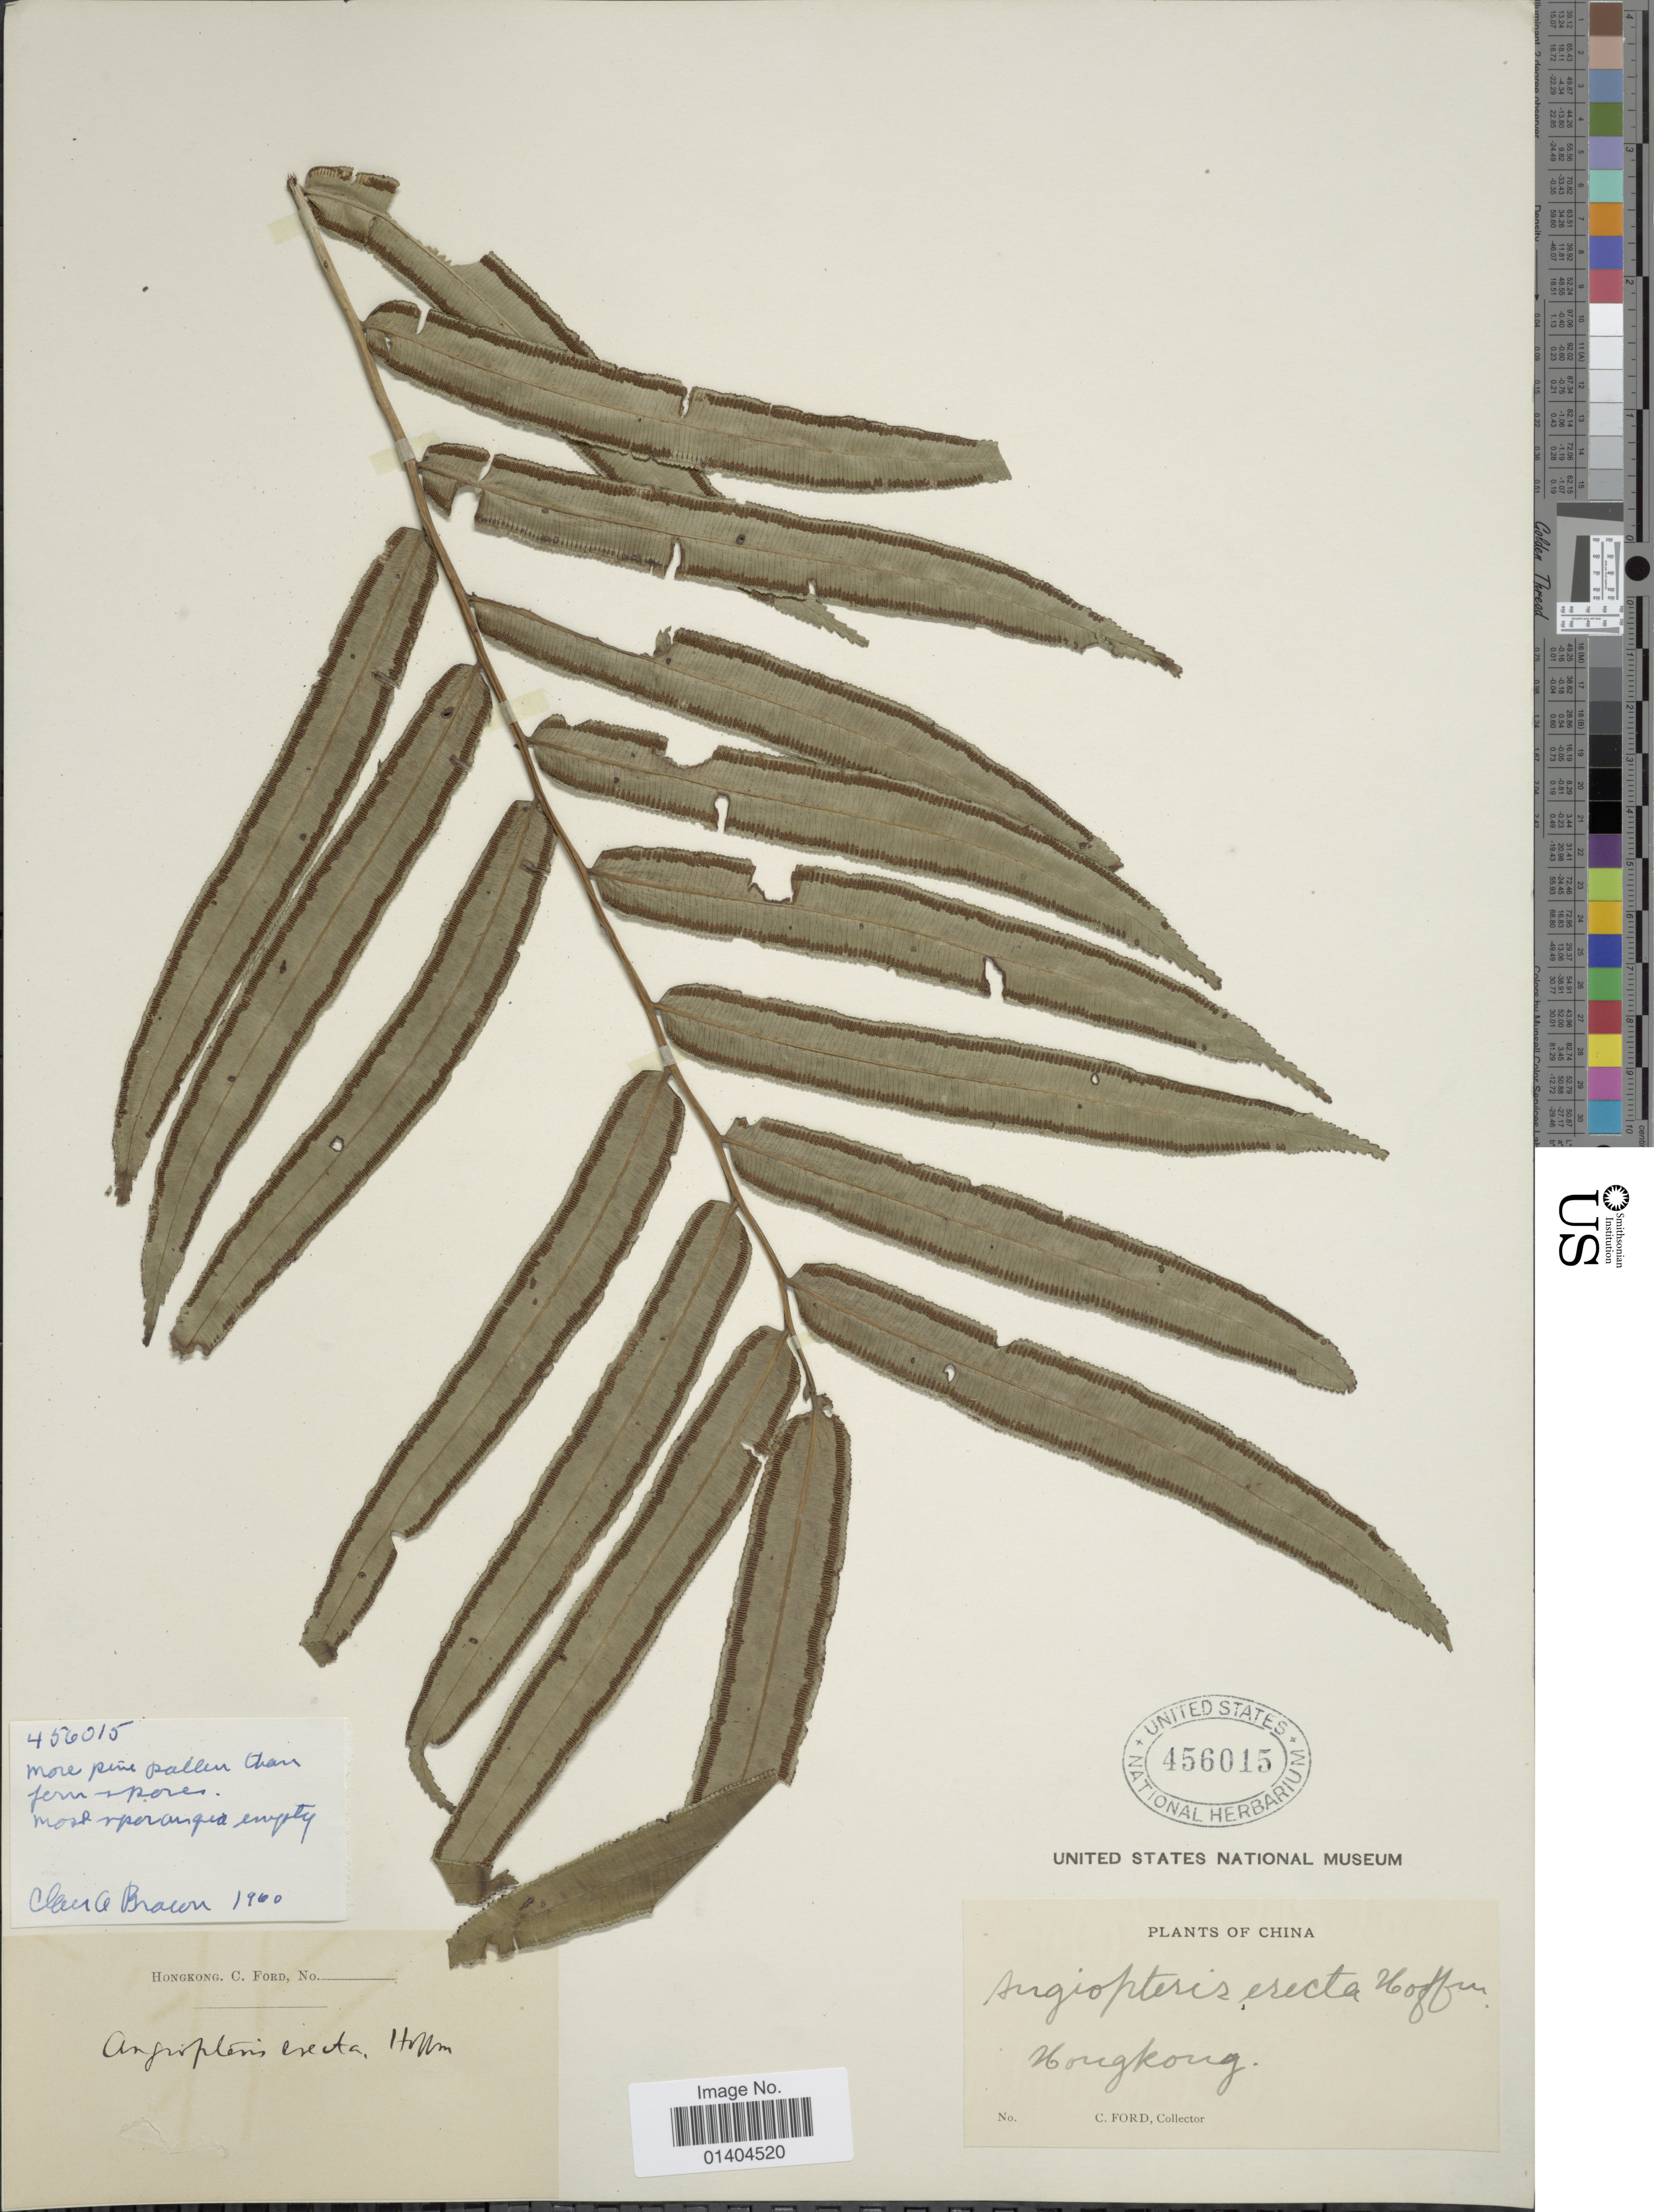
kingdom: Plantae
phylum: Tracheophyta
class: Polypodiopsida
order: Marattiales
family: Marattiaceae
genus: Angiopteris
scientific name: Angiopteris evecta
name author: (G. Forst.) Hoffm.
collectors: C. Ford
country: China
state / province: Hong Kong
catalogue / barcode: US 456015